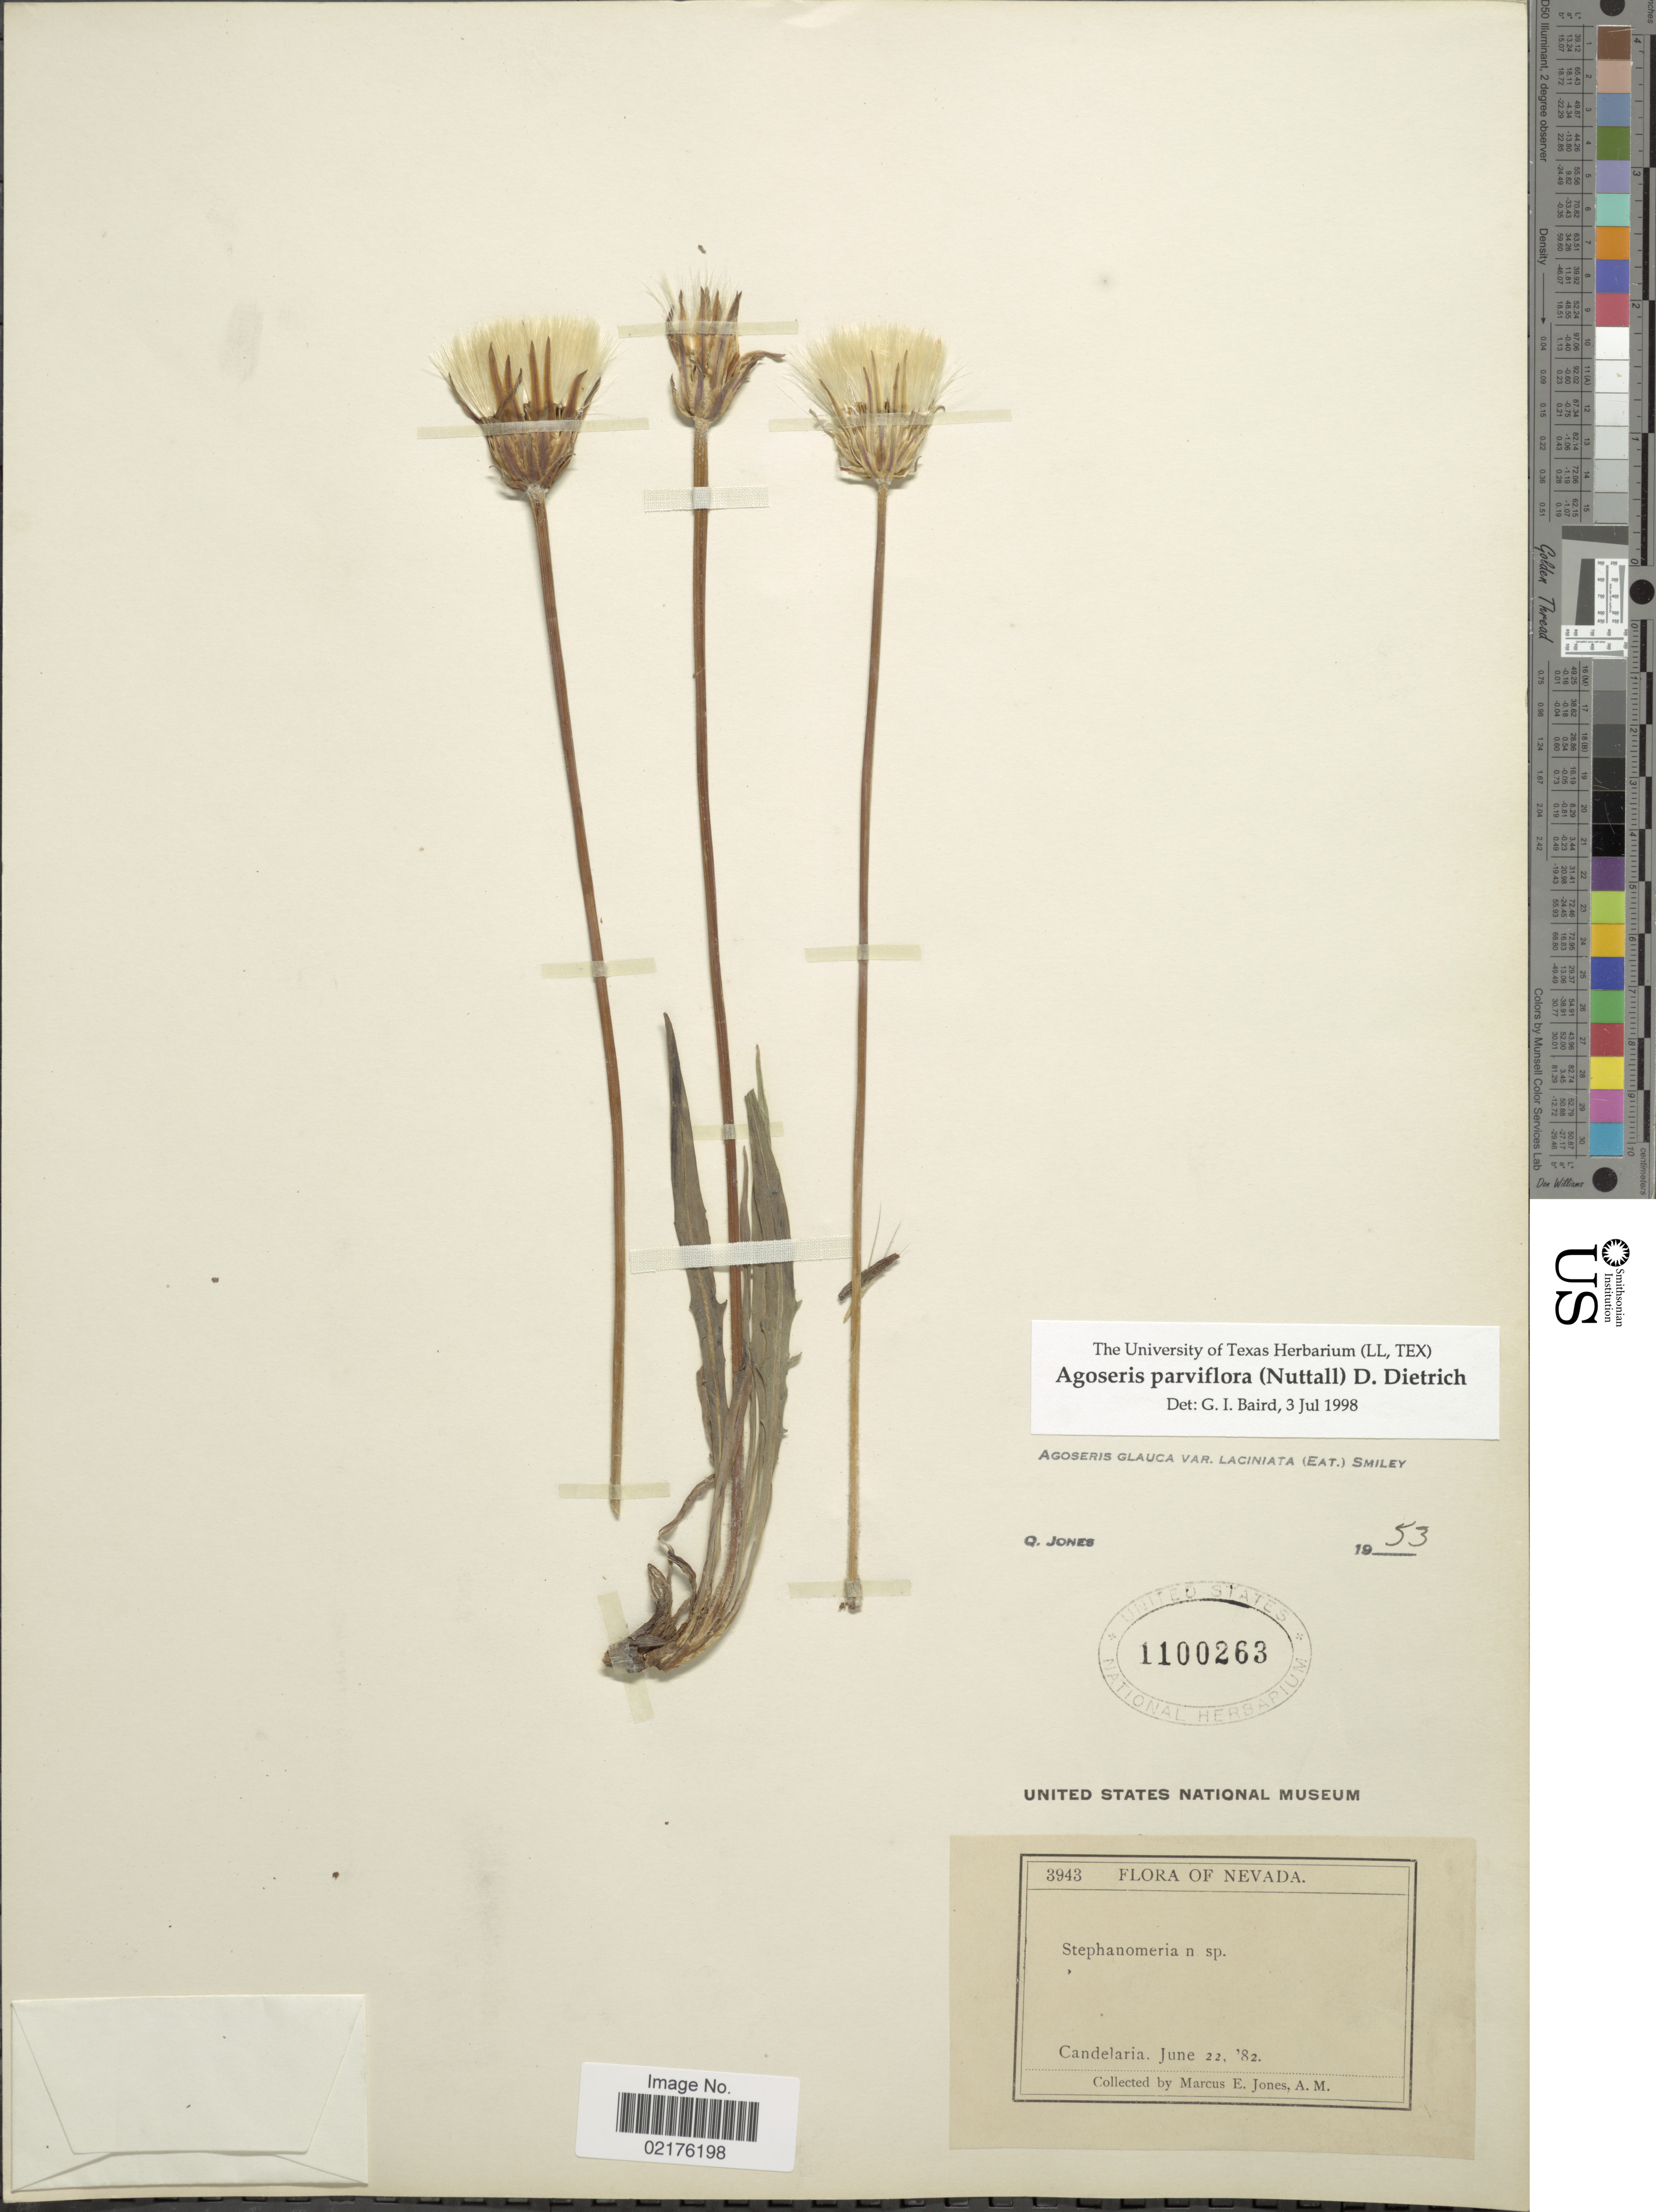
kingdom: Plantae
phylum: Tracheophyta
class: Magnoliopsida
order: Asterales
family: Asteraceae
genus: Agoseris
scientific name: Agoseris parviflora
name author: (Nutt.) D. Dietr.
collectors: M. E. Jones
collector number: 3943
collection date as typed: Transcribed d/m/y: 22/6/82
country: United States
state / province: Nevada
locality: Candelaria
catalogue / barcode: US 1100263